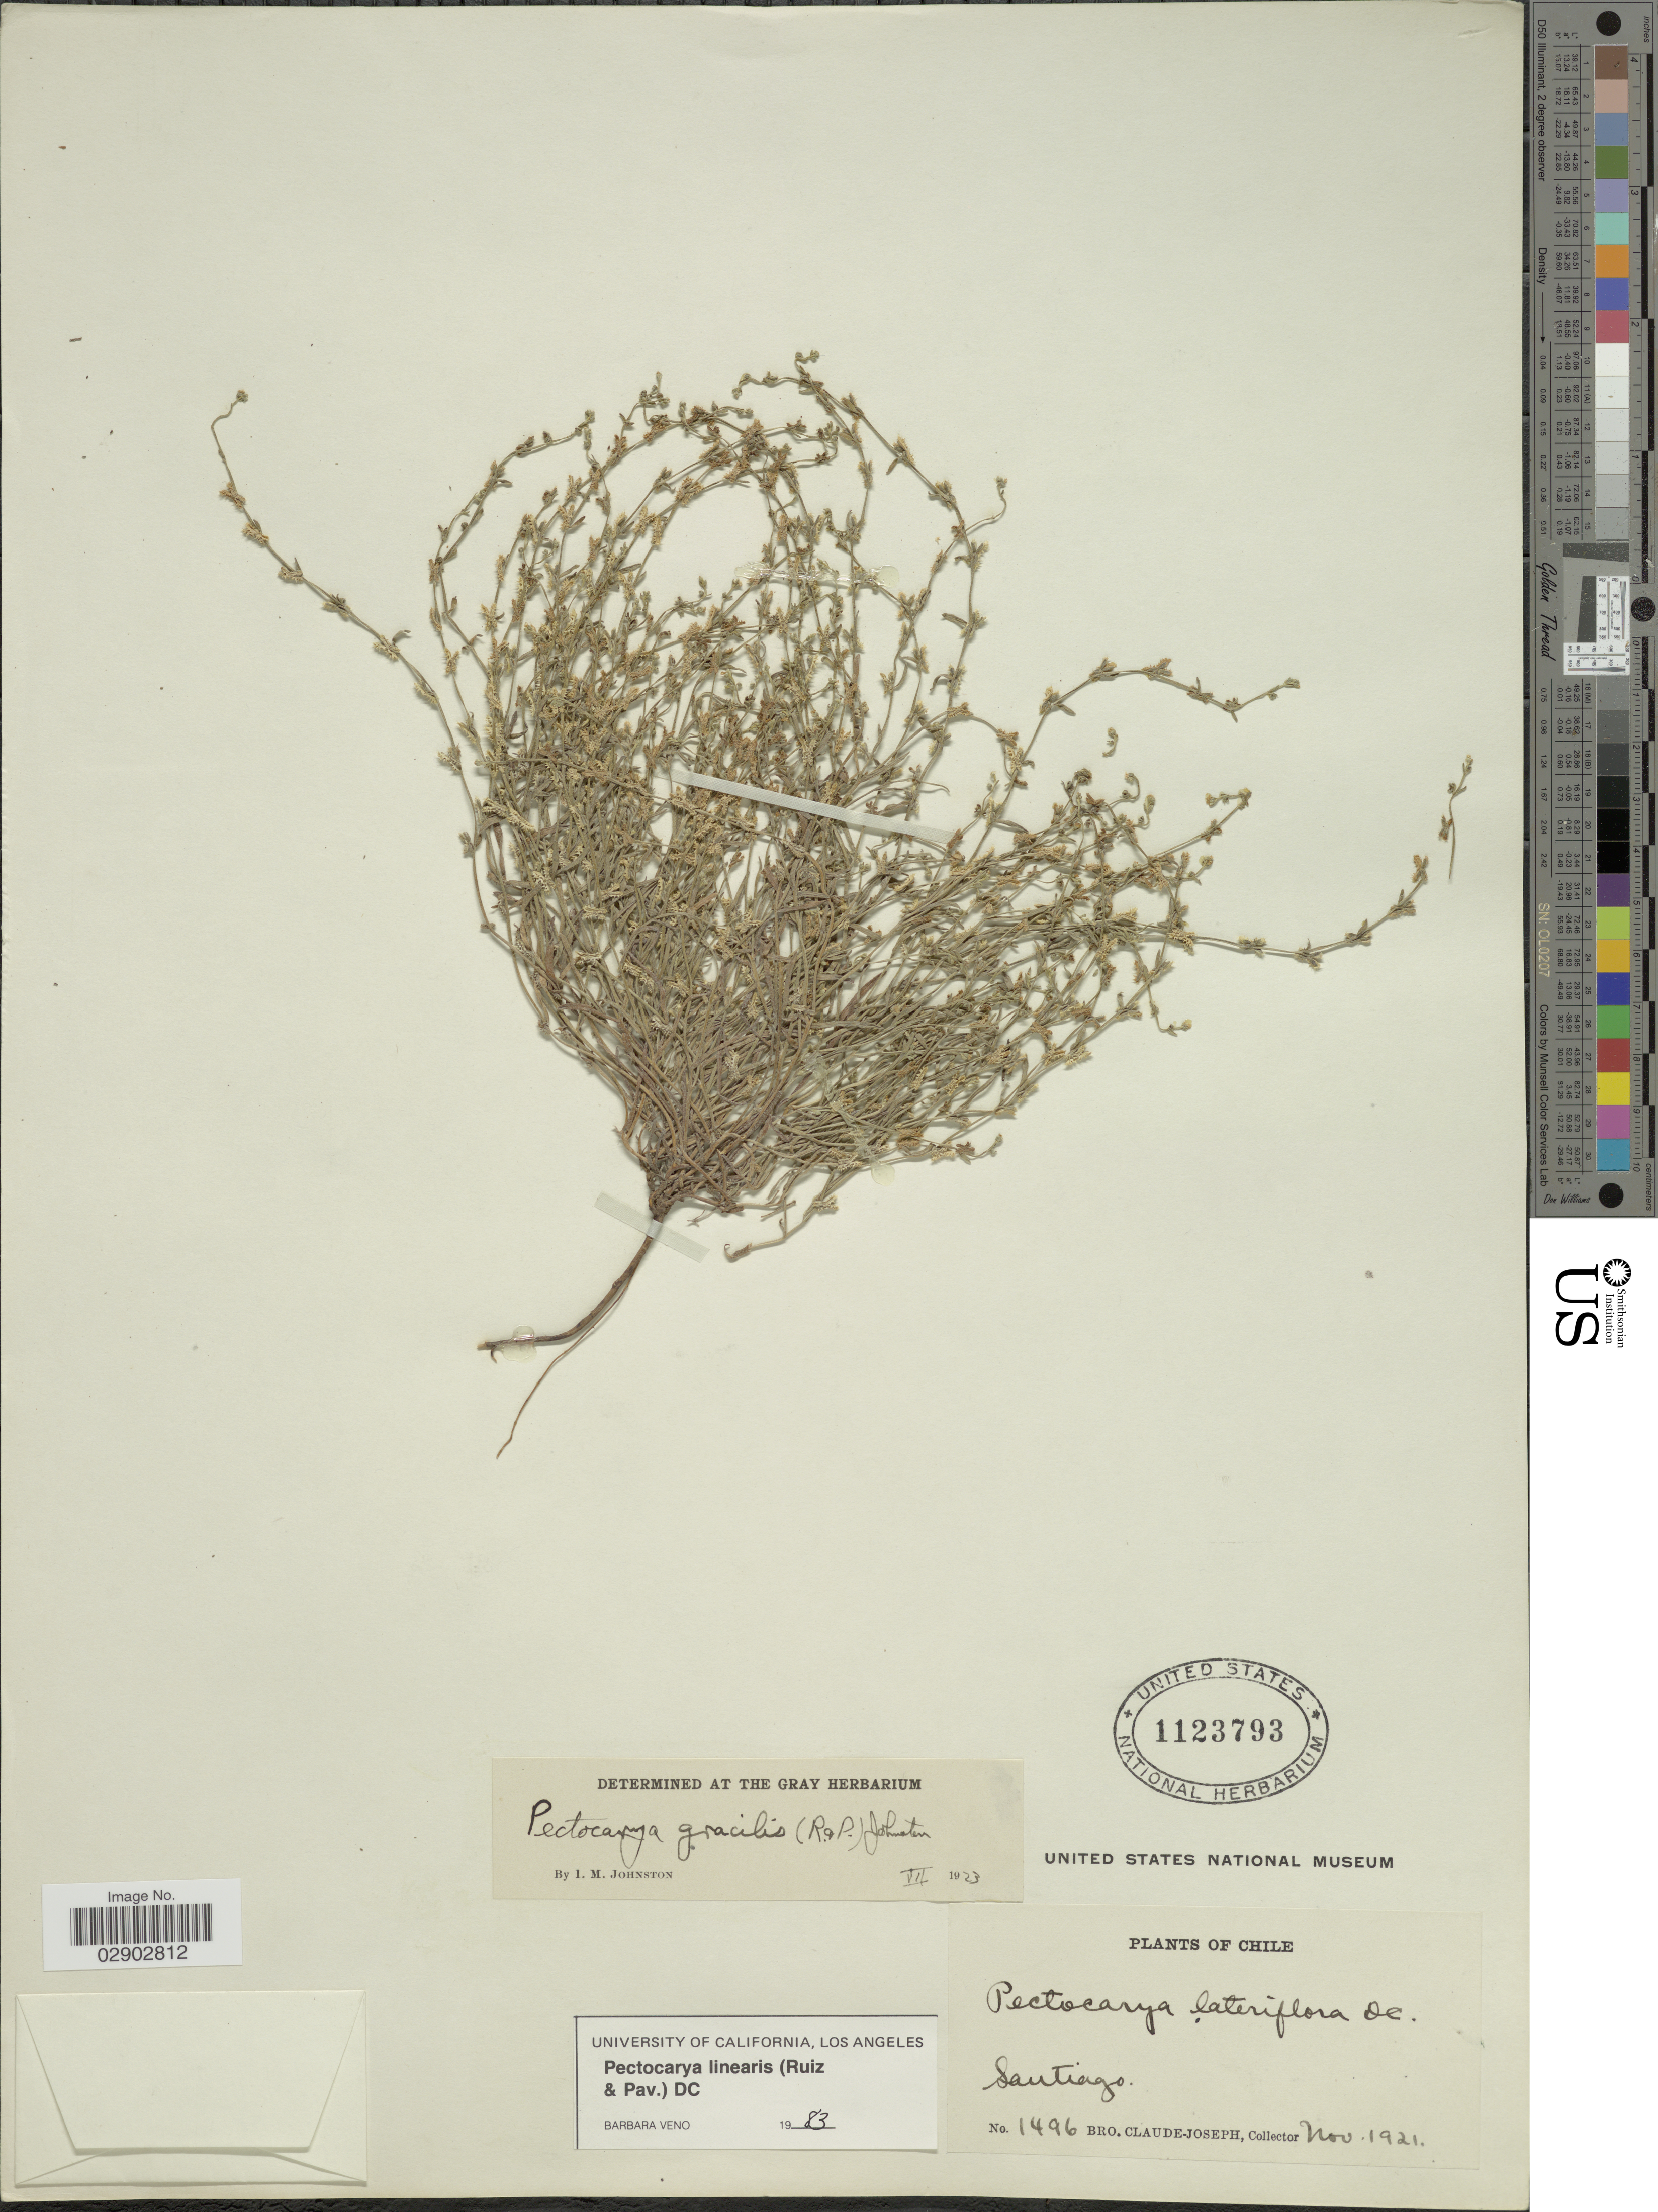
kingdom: Plantae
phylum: Tracheophyta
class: Magnoliopsida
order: Boraginales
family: Boraginaceae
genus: Pectocarya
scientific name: Pectocarya linearis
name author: (Ruiz & Pav.) DC.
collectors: Bro. Claude-Joseph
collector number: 1496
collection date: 1921-11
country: Chile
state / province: Región Metropolitana (RM)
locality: Santiago.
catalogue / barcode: US 1123793